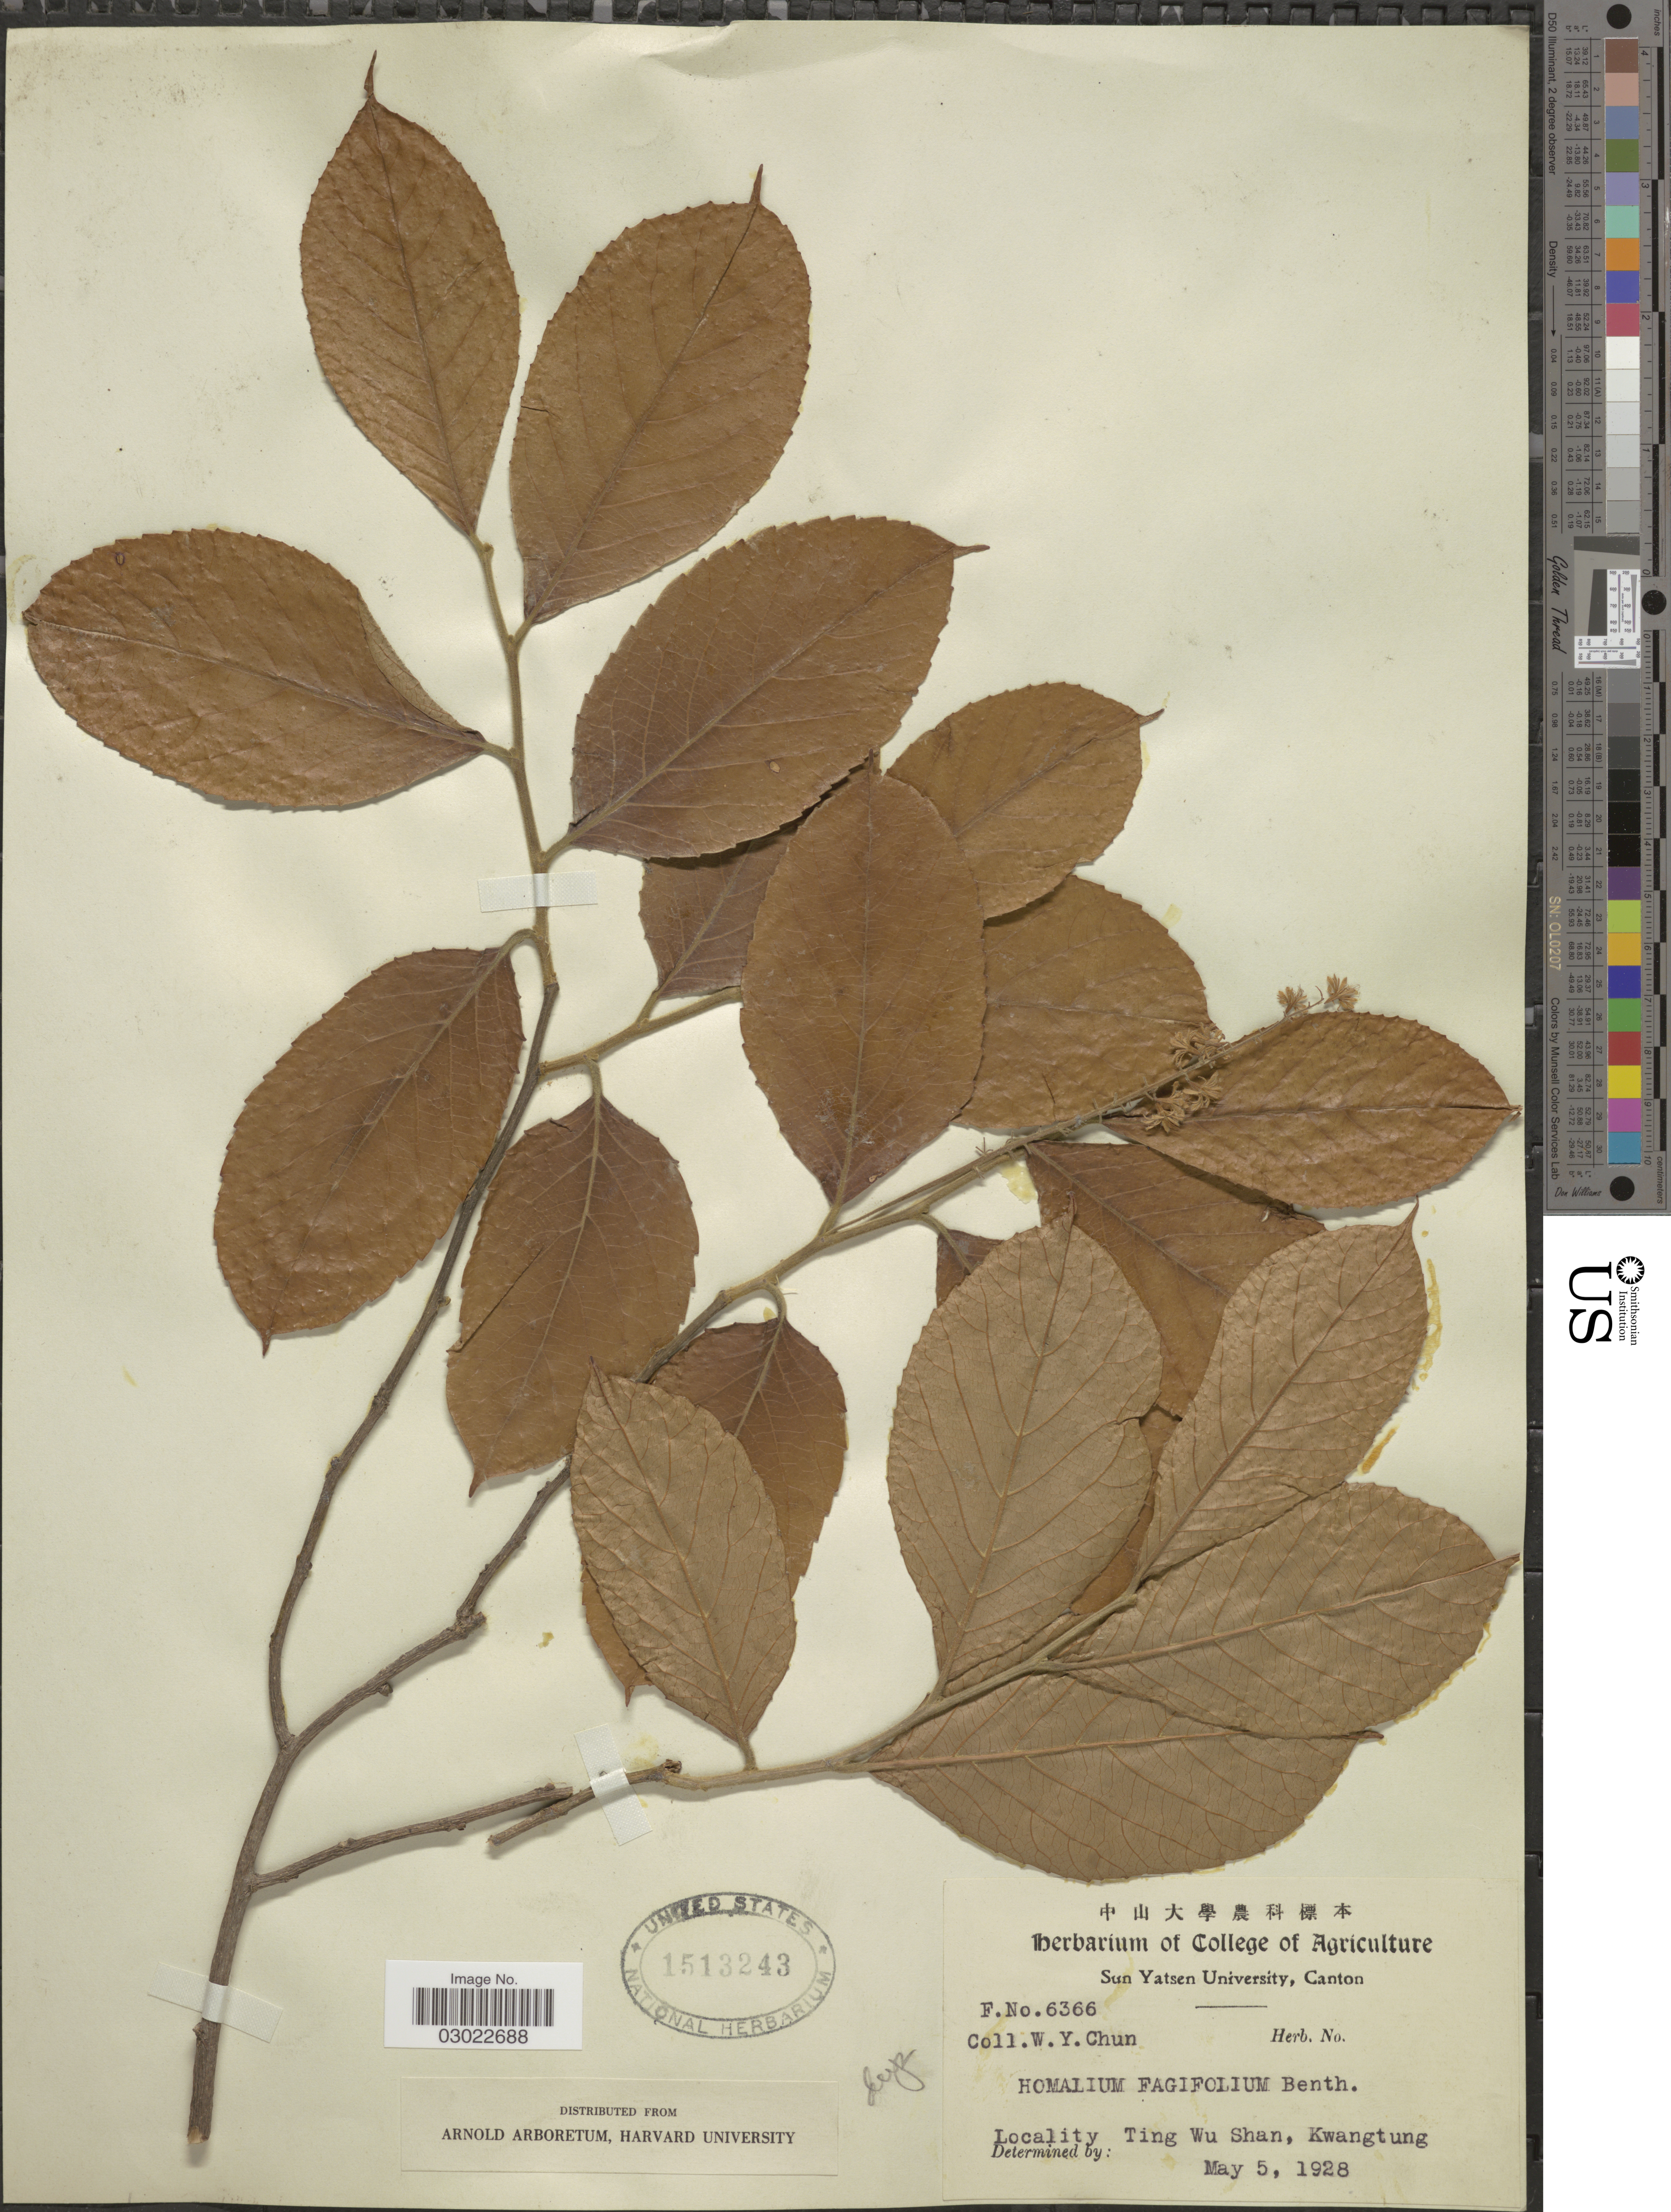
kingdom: Plantae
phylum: Tracheophyta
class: Magnoliopsida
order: Malpighiales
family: Salicaceae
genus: Homalium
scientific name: Homalium cochinchinensis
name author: (Lour.) Druce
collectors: W. Y. Chun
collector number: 6366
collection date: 1928-05-05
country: China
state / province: Guangdong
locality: Ting Wu Shan, Kwangtung.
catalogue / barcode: US 1513243